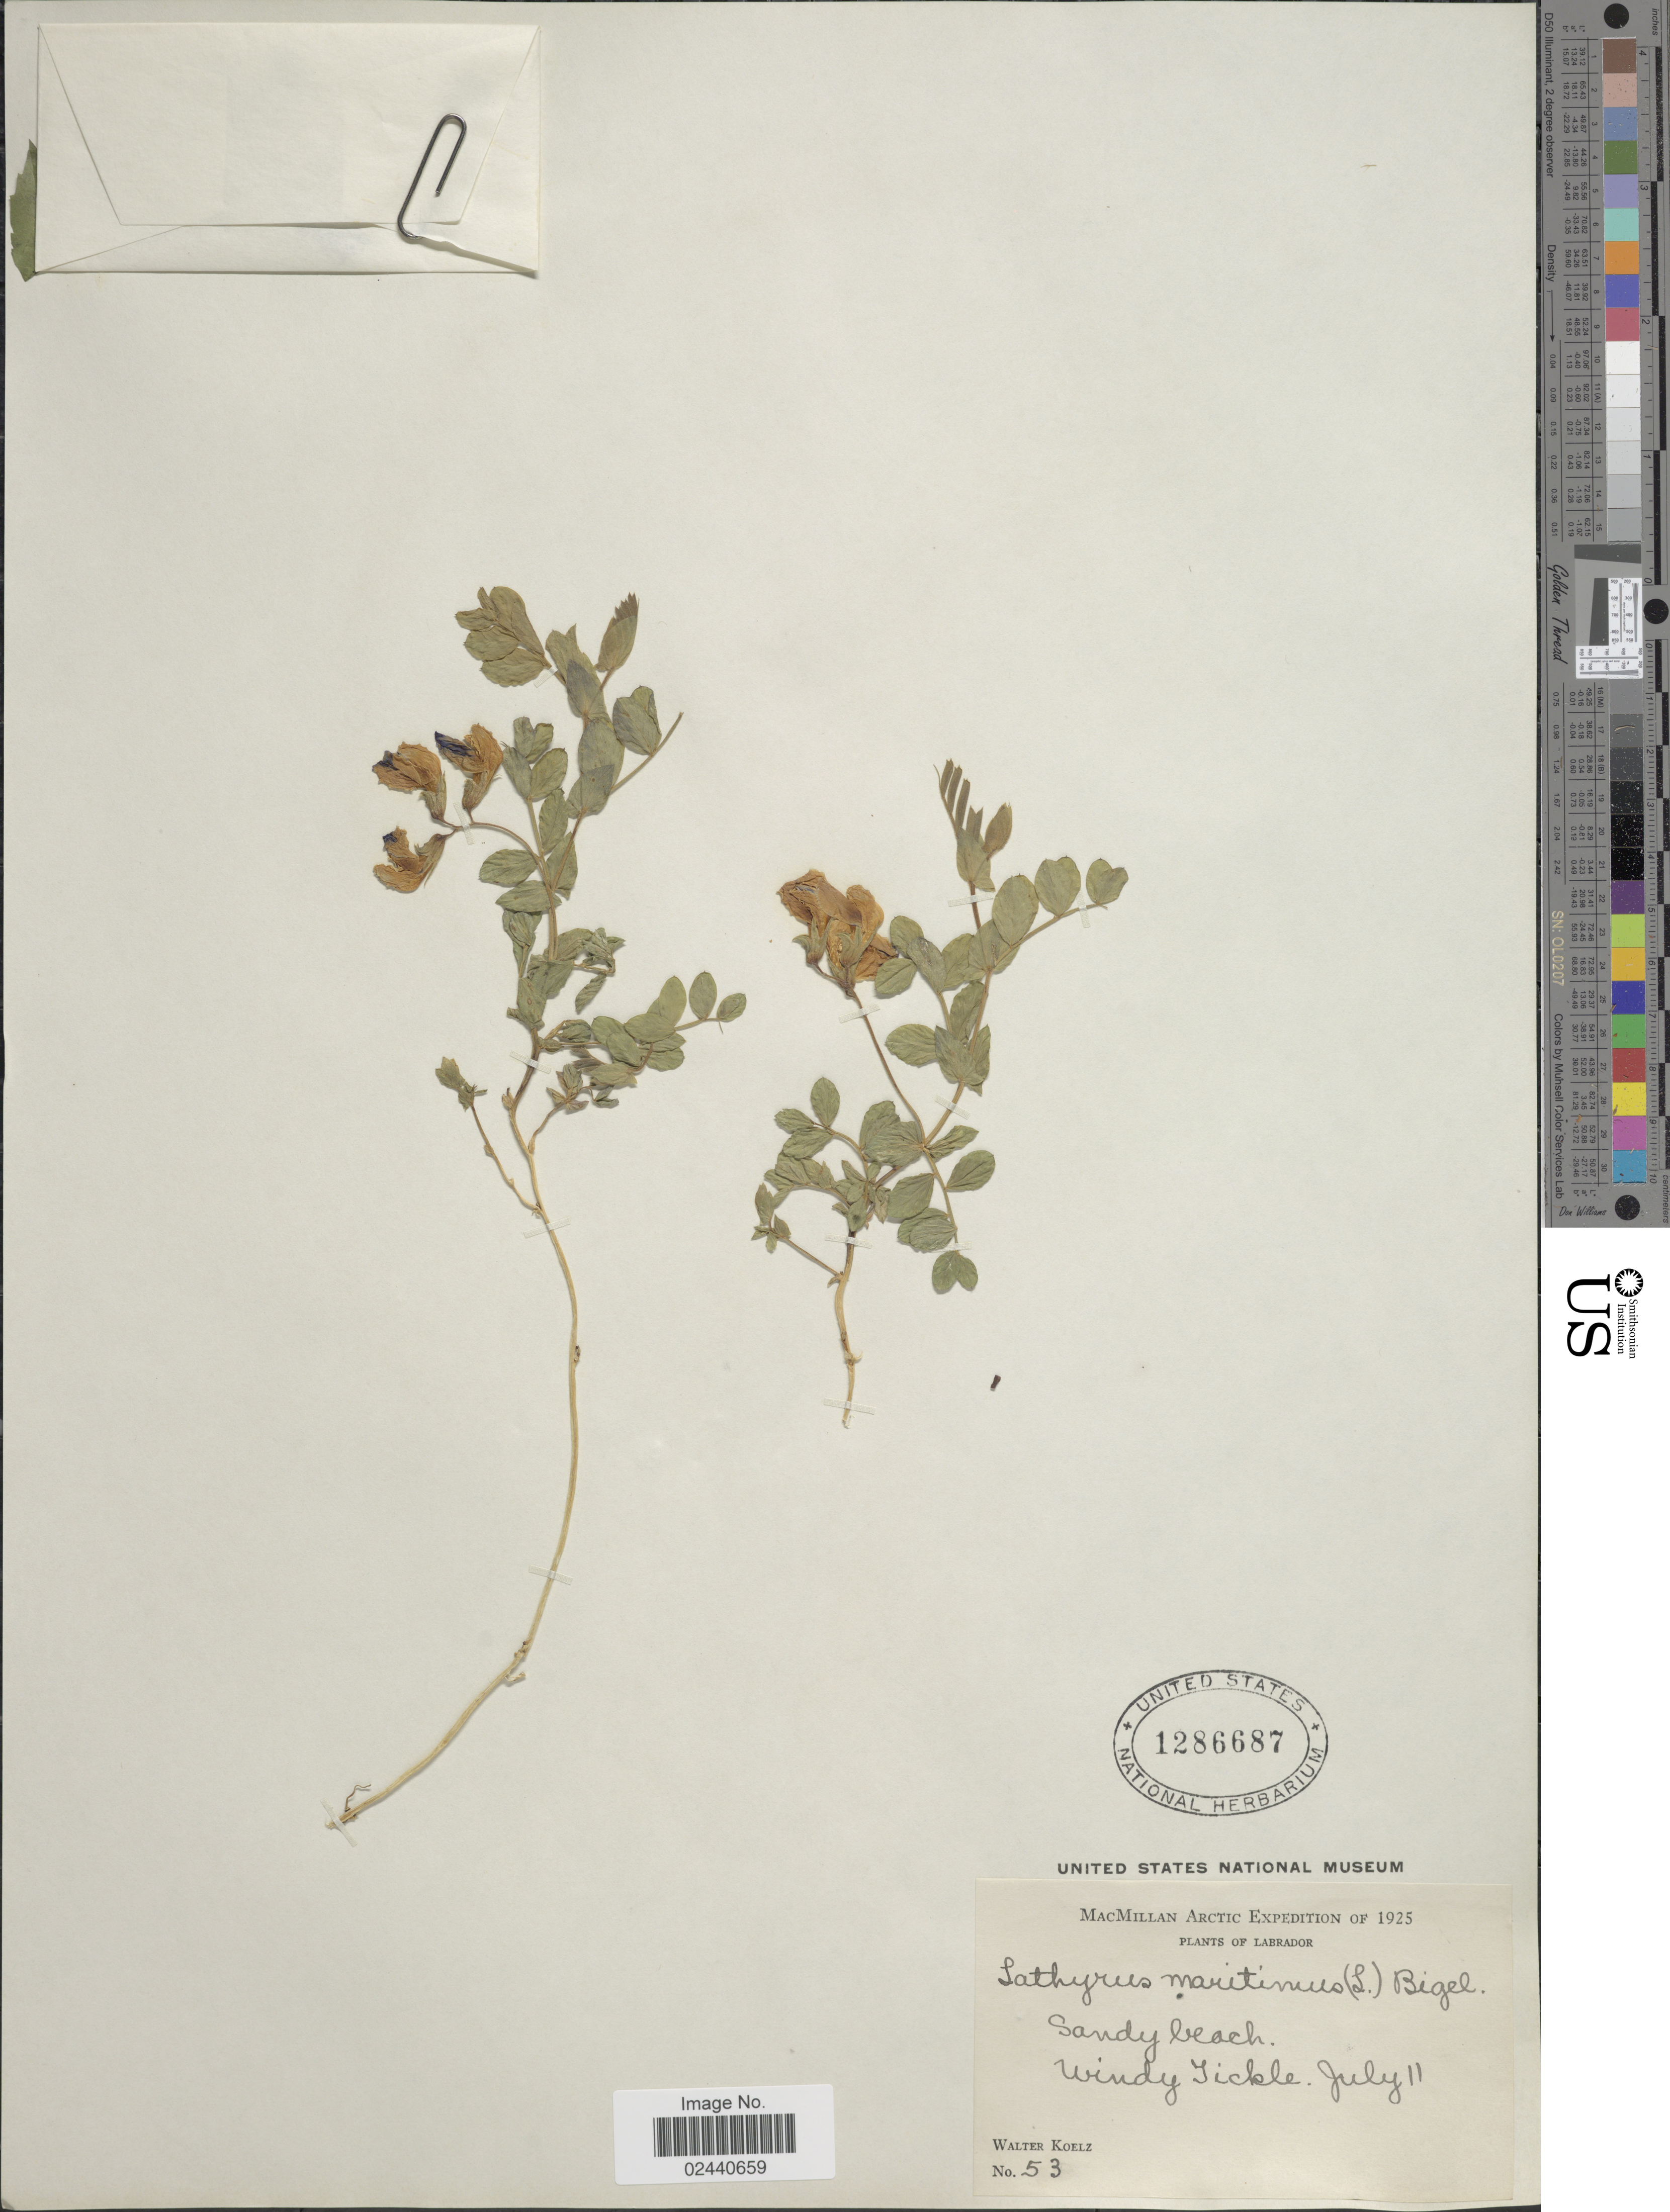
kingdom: Plantae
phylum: Tracheophyta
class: Magnoliopsida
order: Fabales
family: Fabaceae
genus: Lathyrus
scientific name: Lathyrus japonicus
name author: Willd.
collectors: W. N. Koelz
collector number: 53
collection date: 1925-07-11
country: Canada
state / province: Newfoundland and Labrador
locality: Labrador, Windy Tickle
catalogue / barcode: US 1286687